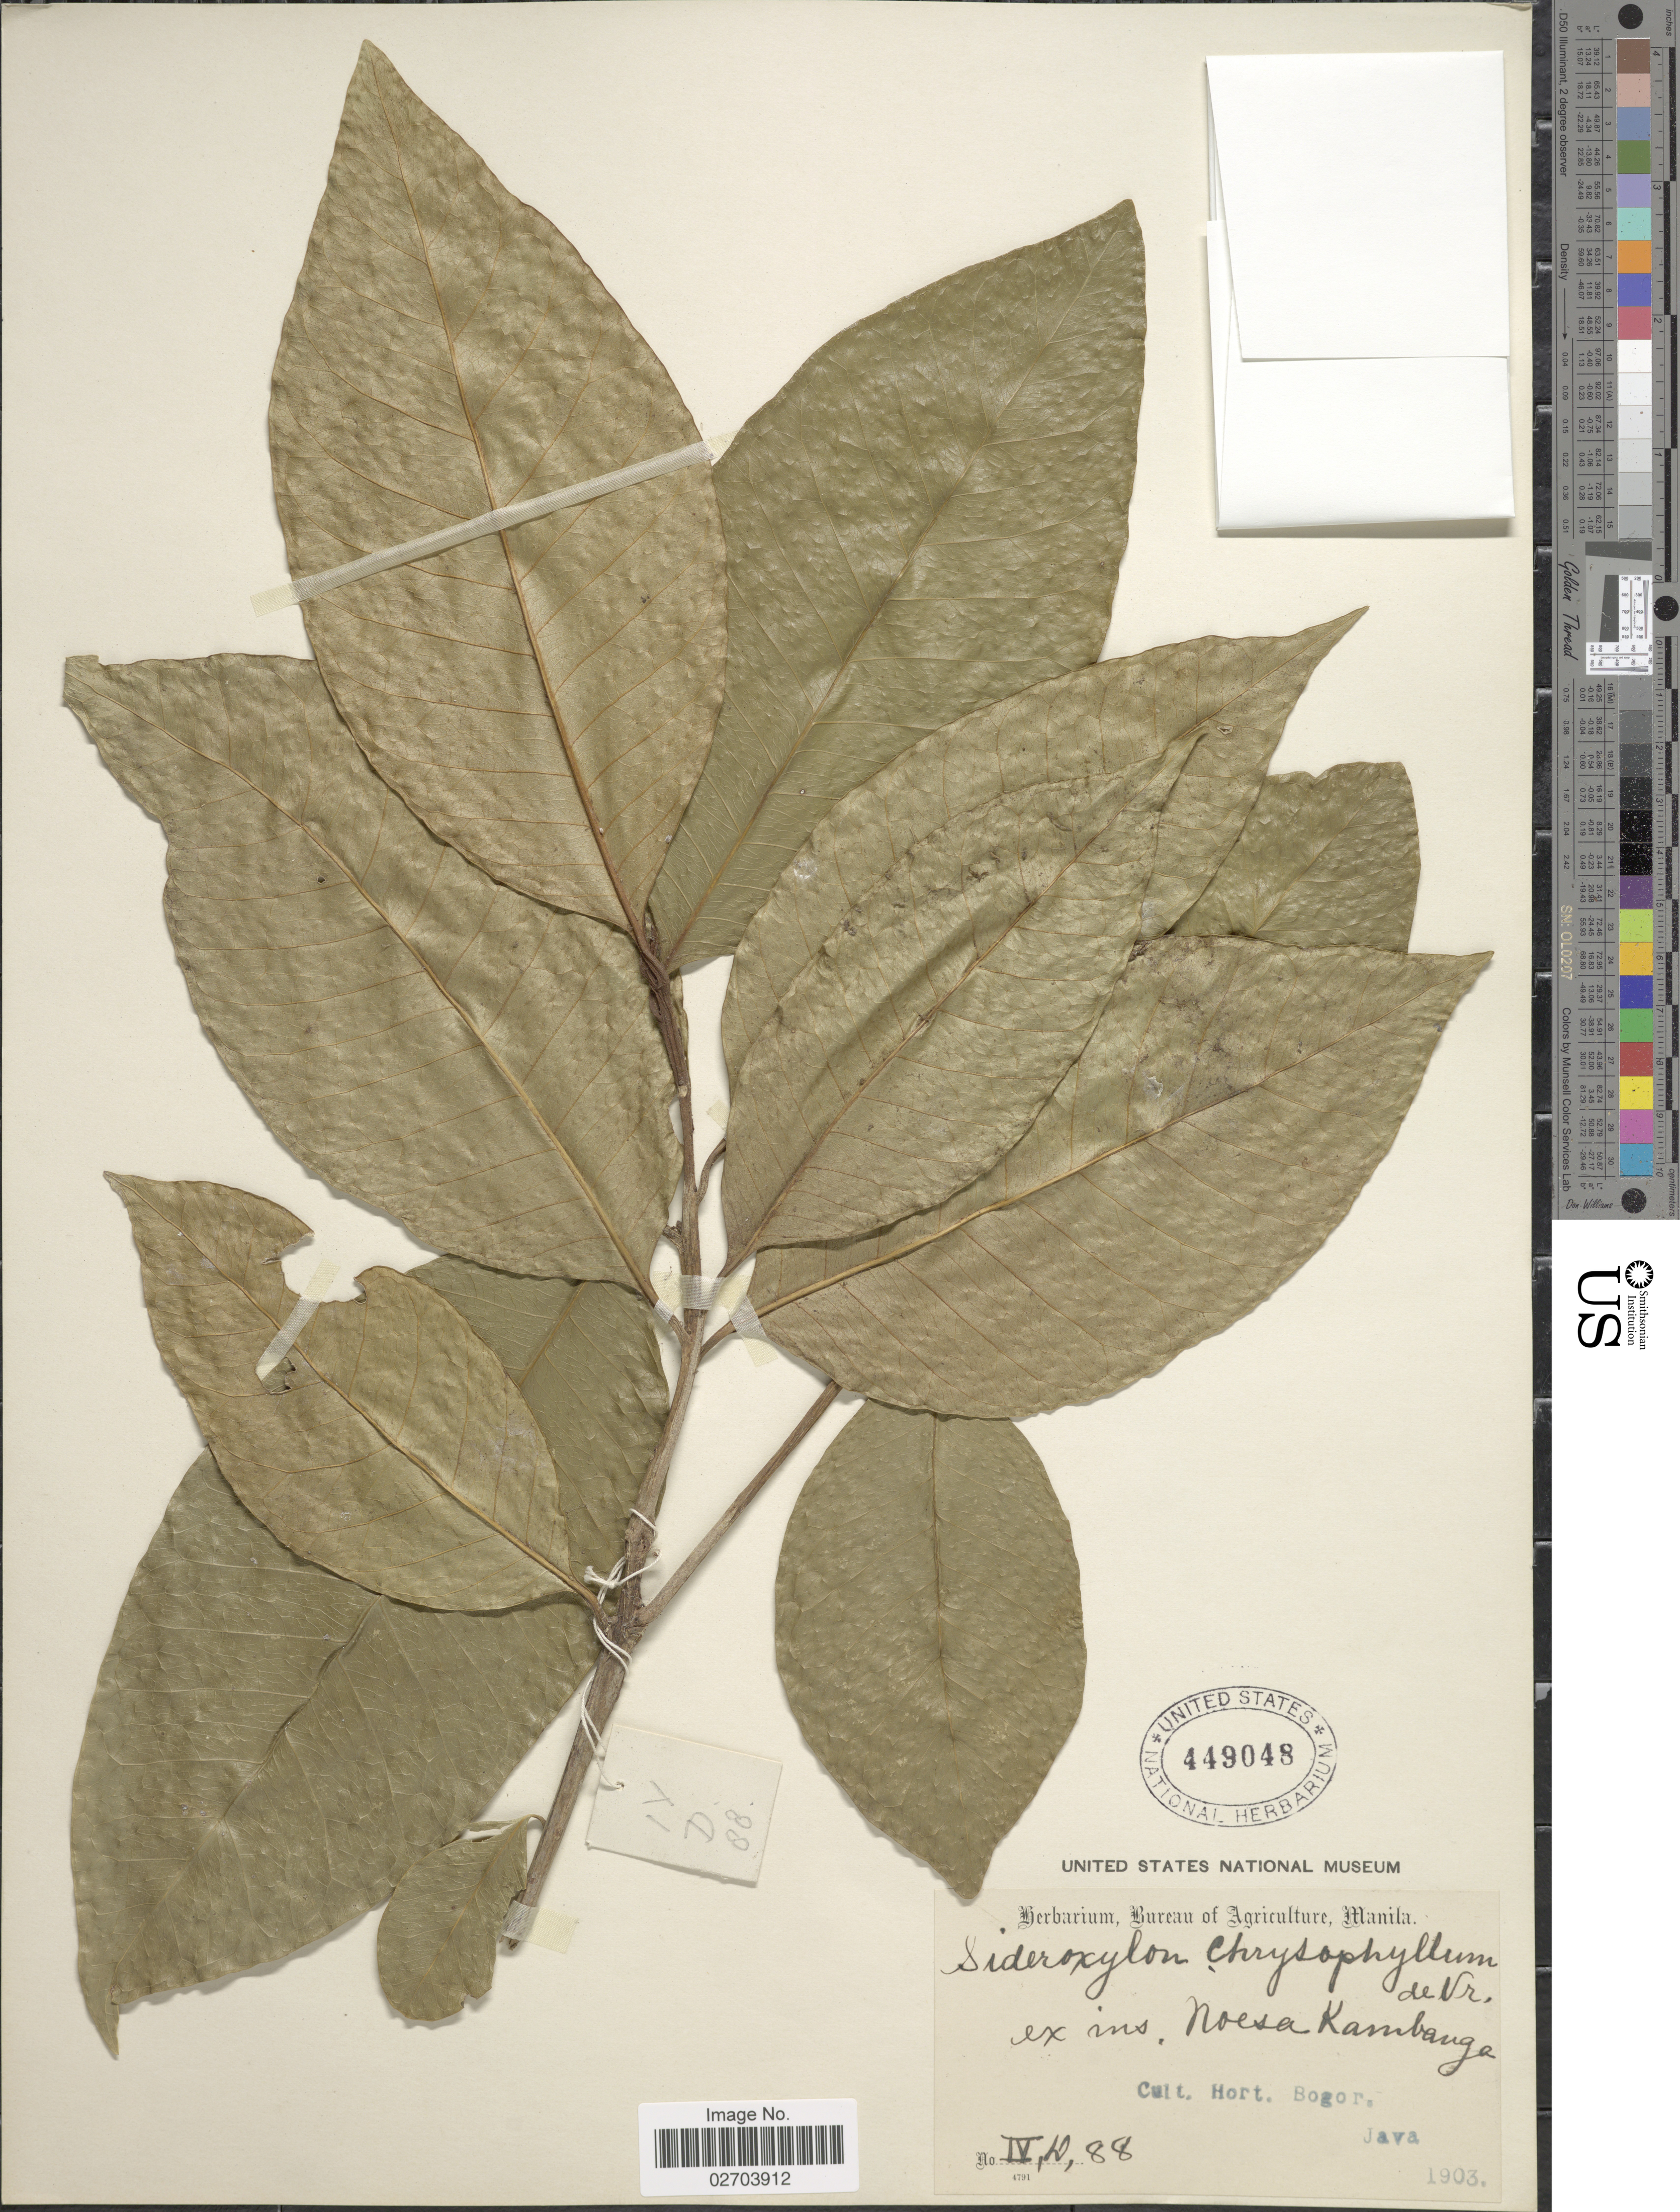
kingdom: Plantae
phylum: Tracheophyta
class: Magnoliopsida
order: Ericales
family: Sapotaceae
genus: Sideroxylon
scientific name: Sideroxylon chrysophyllum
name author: de Vriese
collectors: ex Herb. Bur. Agric. Manila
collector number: IV, D, 88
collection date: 1903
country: Indonesia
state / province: Java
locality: Cult. Hort. Bogor, Java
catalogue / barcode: US 449048